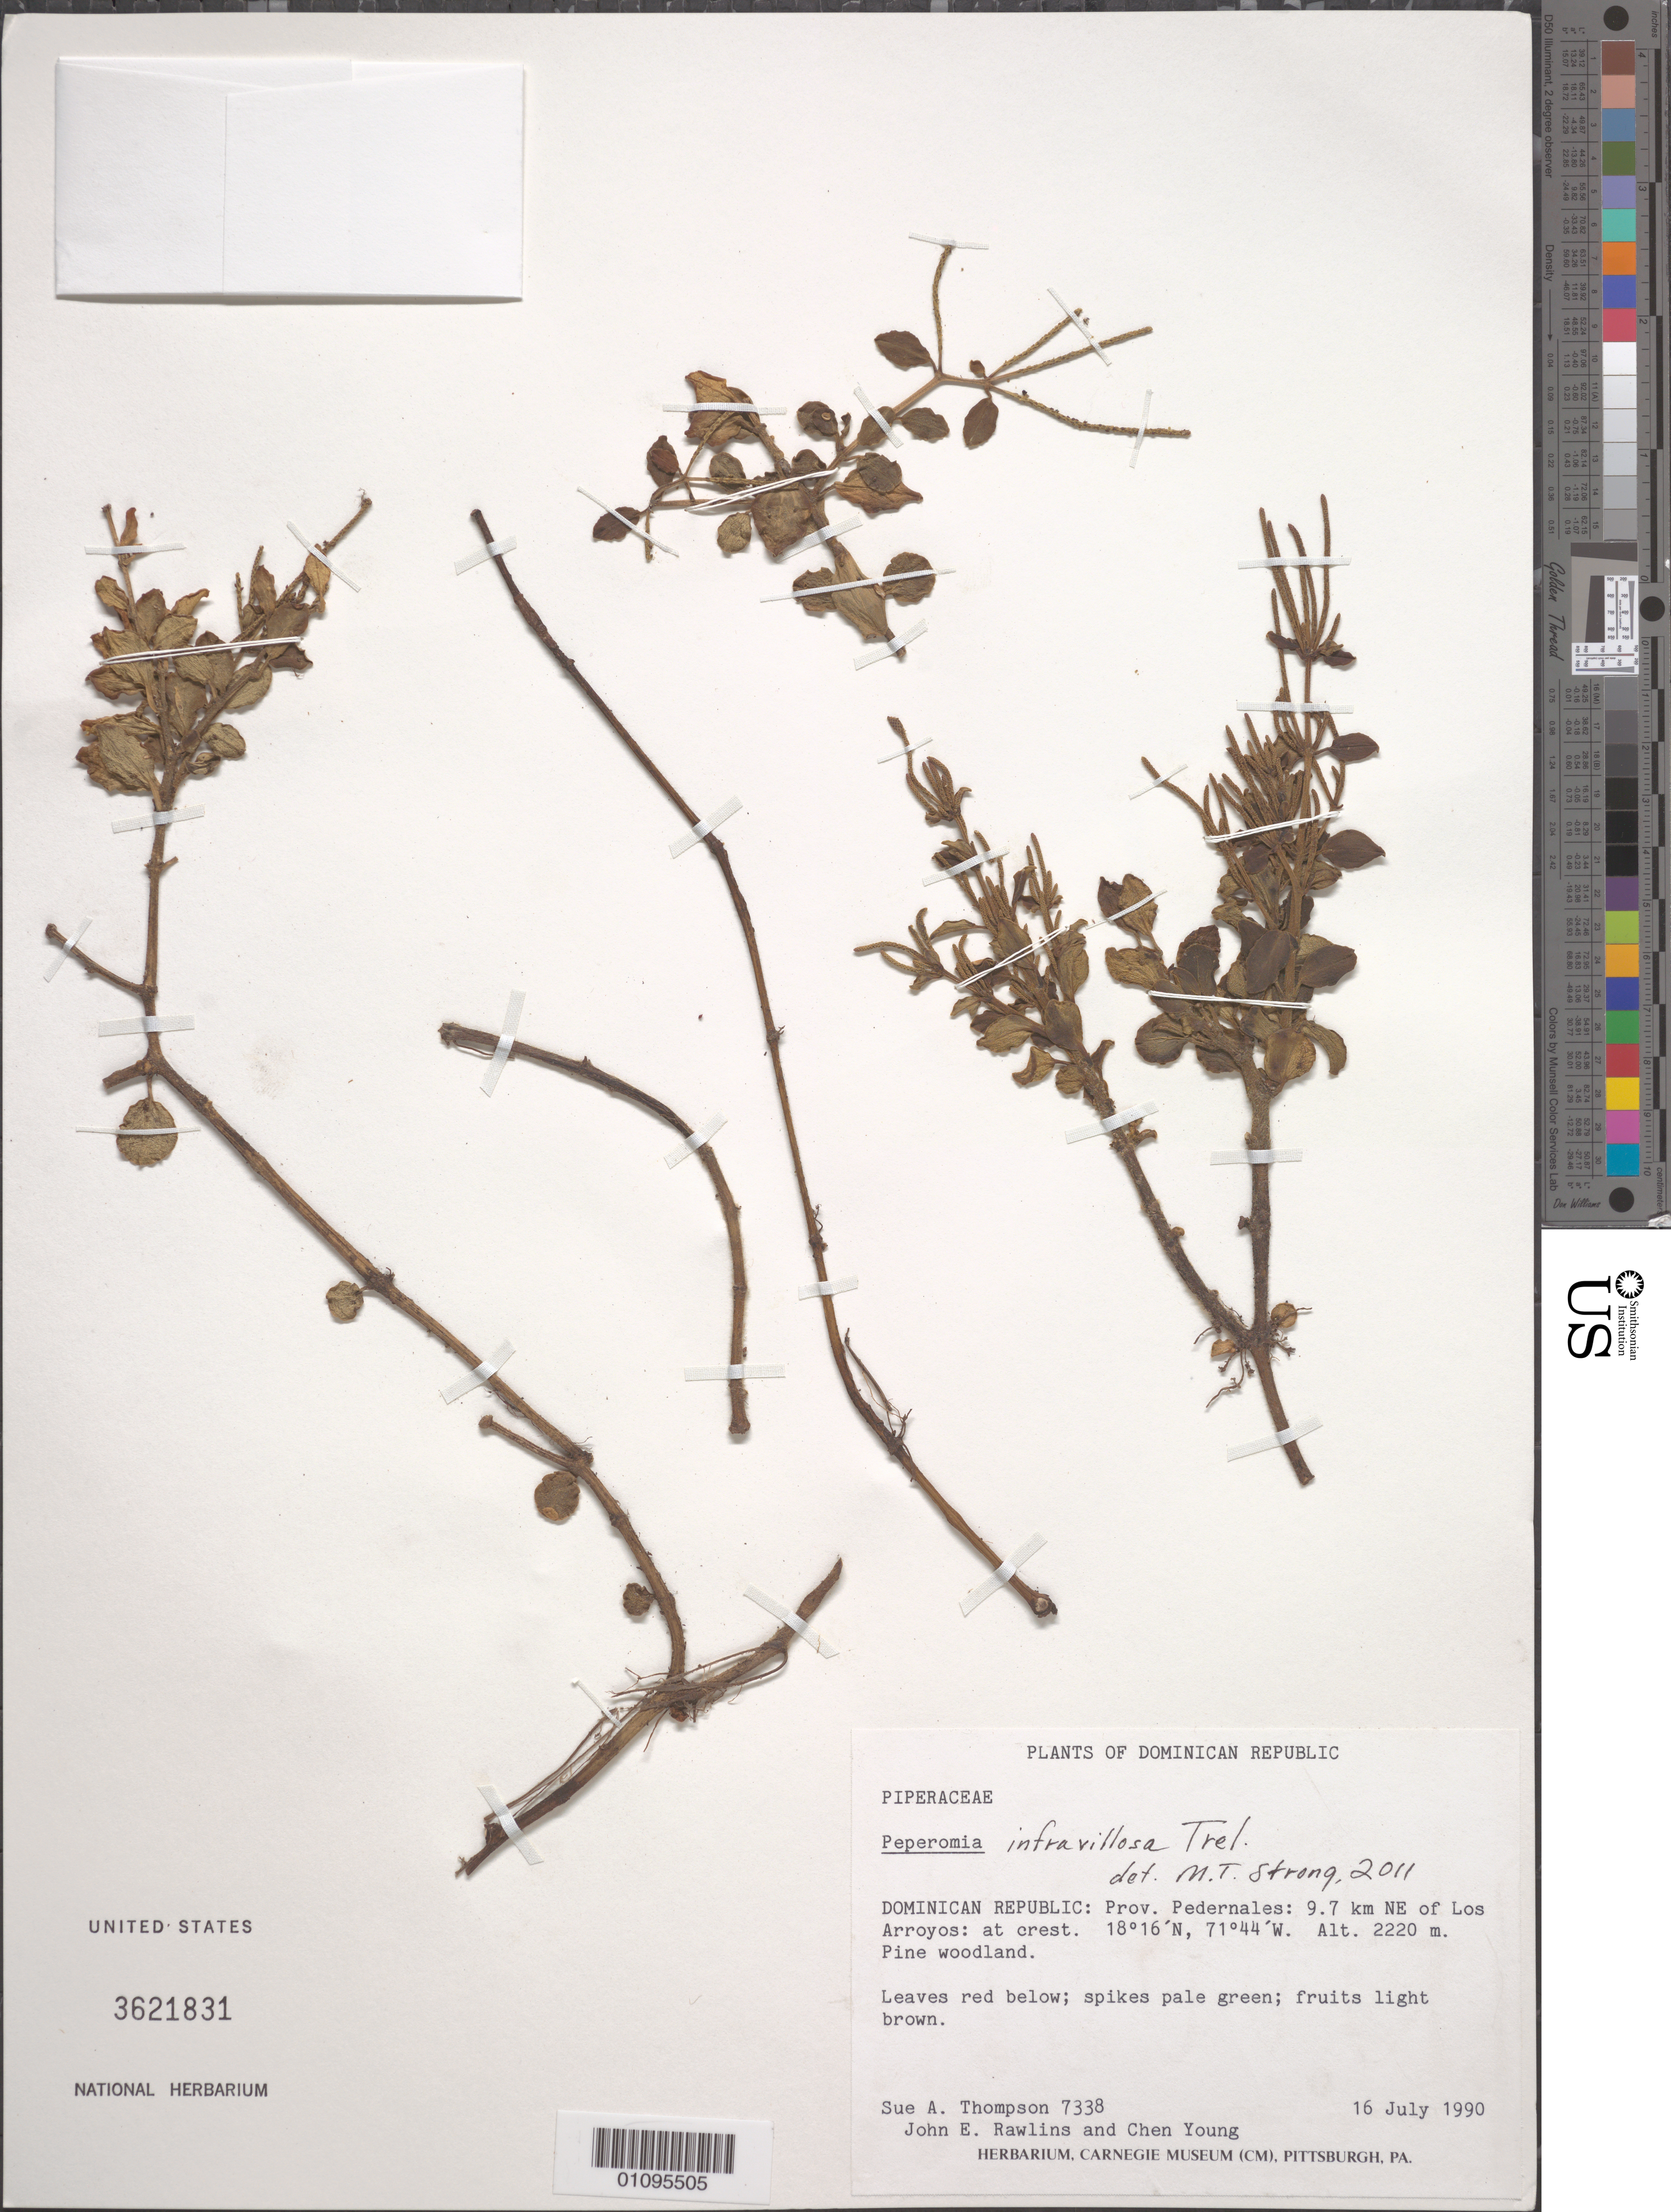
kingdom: Plantae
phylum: Tracheophyta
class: Magnoliopsida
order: Piperales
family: Piperaceae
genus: Peperomia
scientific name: Peperomia infravillosa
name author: Trel.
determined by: Strong, M. T., (US), Smithsonian Institution - National Museum of Natural History (UNITED STATES)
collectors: S. A. Thompson, J. Rawlins & C. Young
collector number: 7338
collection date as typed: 16 Jul 1990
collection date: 1990-07-16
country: Dominican Republic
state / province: Pedernales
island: Hispaniola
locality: Los Arroyos, 9.7 km NE of; at crest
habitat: Pine woodland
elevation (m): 2220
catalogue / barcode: US 3621831